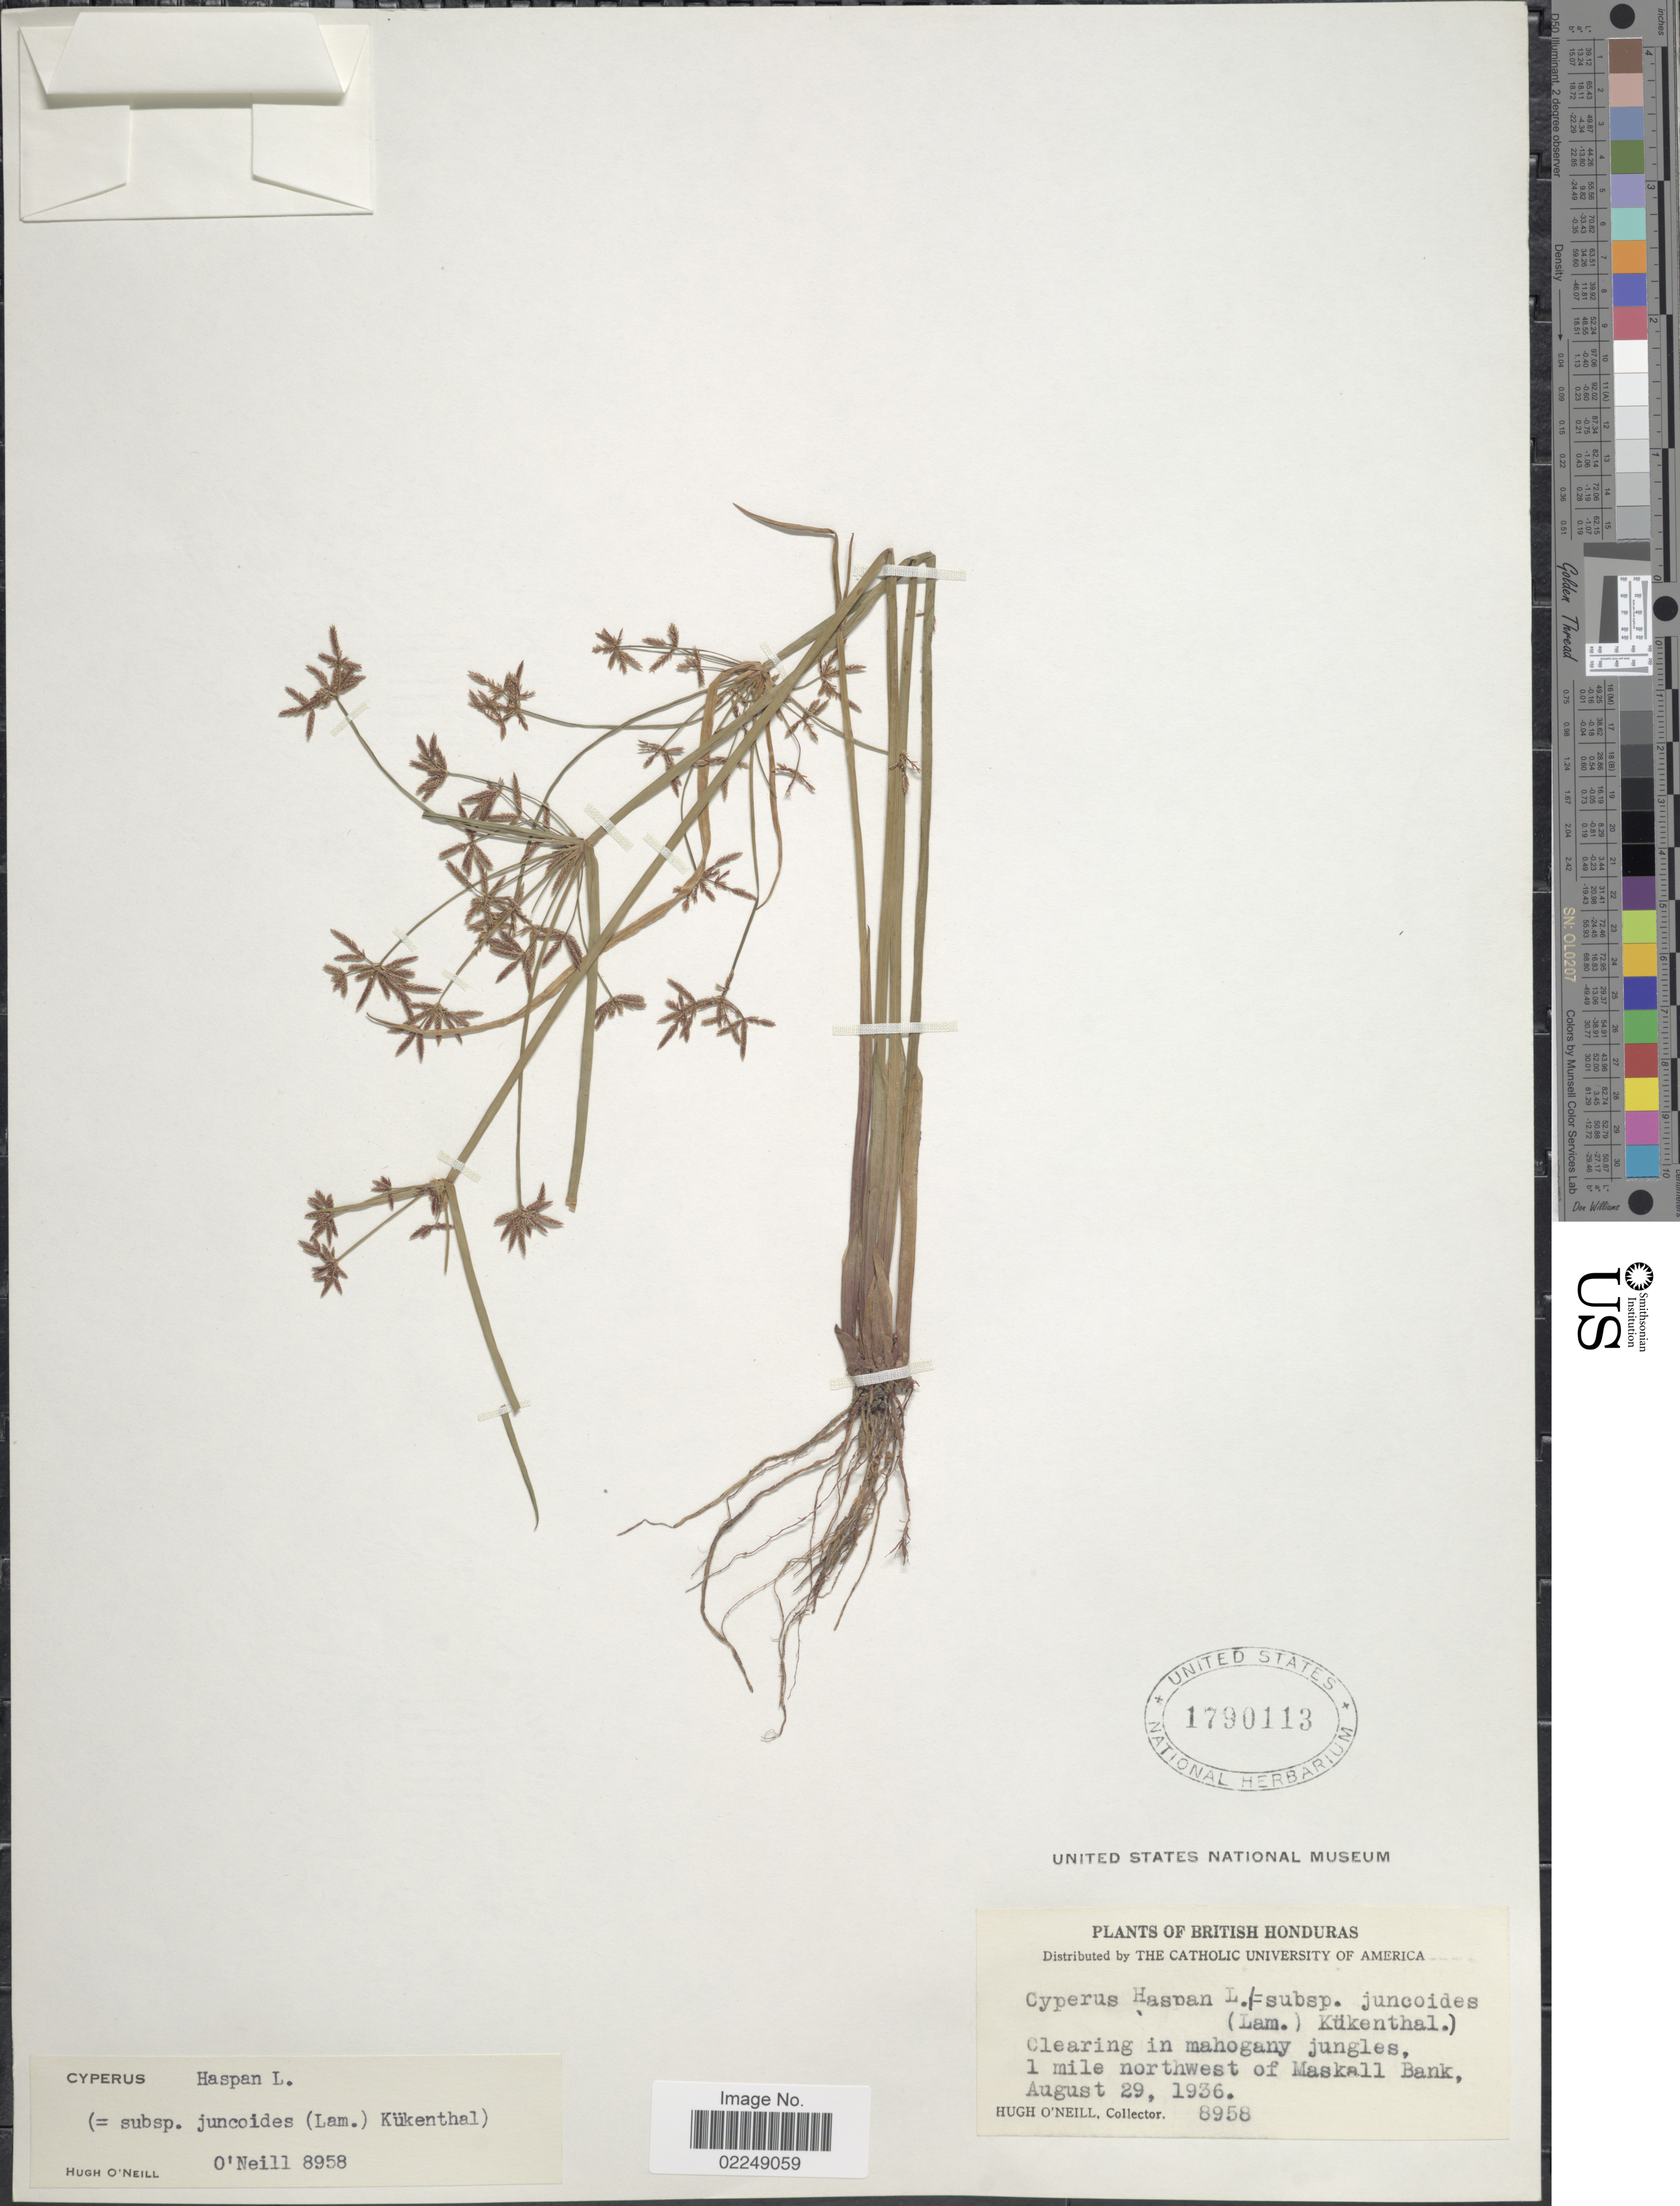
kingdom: Plantae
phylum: Tracheophyta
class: Liliopsida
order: Poales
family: Cyperaceae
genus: Cyperus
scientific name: Cyperus haspan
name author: L.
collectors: H. O'Neill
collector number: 8958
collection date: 1936-08-29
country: Belize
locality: British Honduras, 1 miles northwest of Maskall Bank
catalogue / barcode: US 1790113